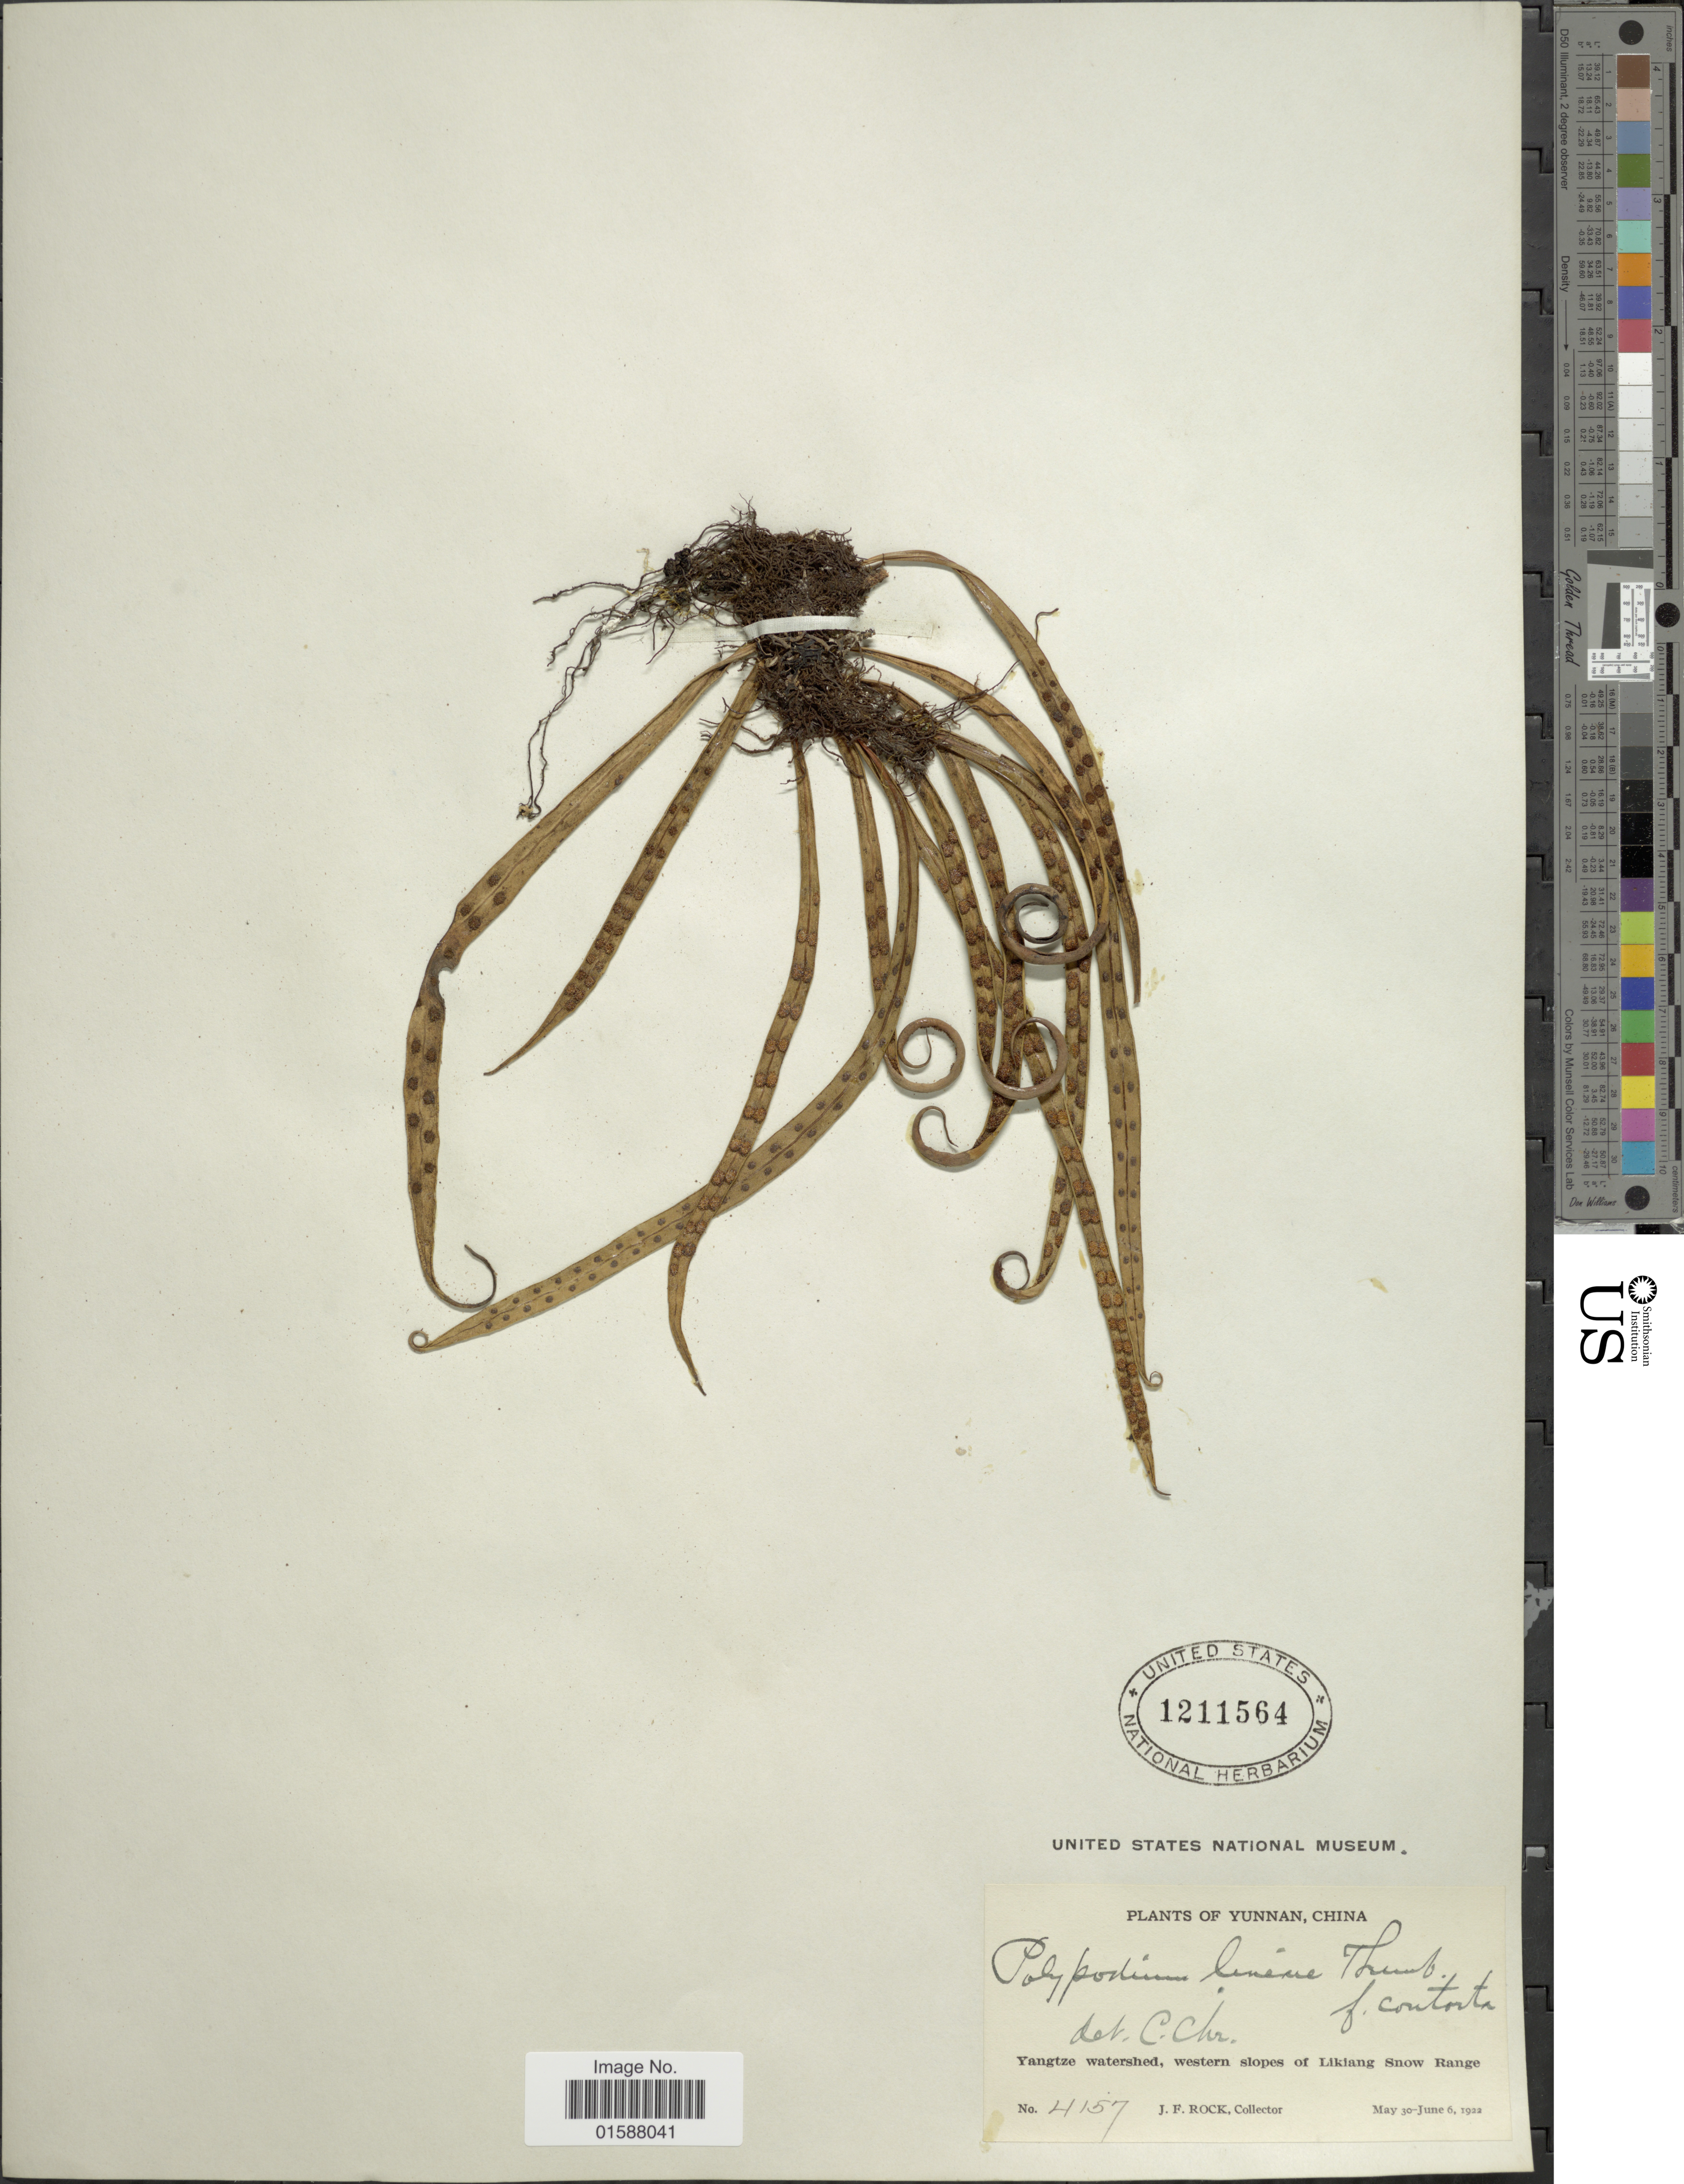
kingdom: Plantae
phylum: Tracheophyta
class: Polypodiopsida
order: Polypodiales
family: Polypodiaceae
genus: Lepisorus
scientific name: Lepisorus thunbergianus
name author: (Kaulf.) Ching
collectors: J. Rock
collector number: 4157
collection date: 1922-05-30/1922-06-06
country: China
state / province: Yunnan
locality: Yangtze watershed, western slopes of Likiang Snow Range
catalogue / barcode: US 1211564